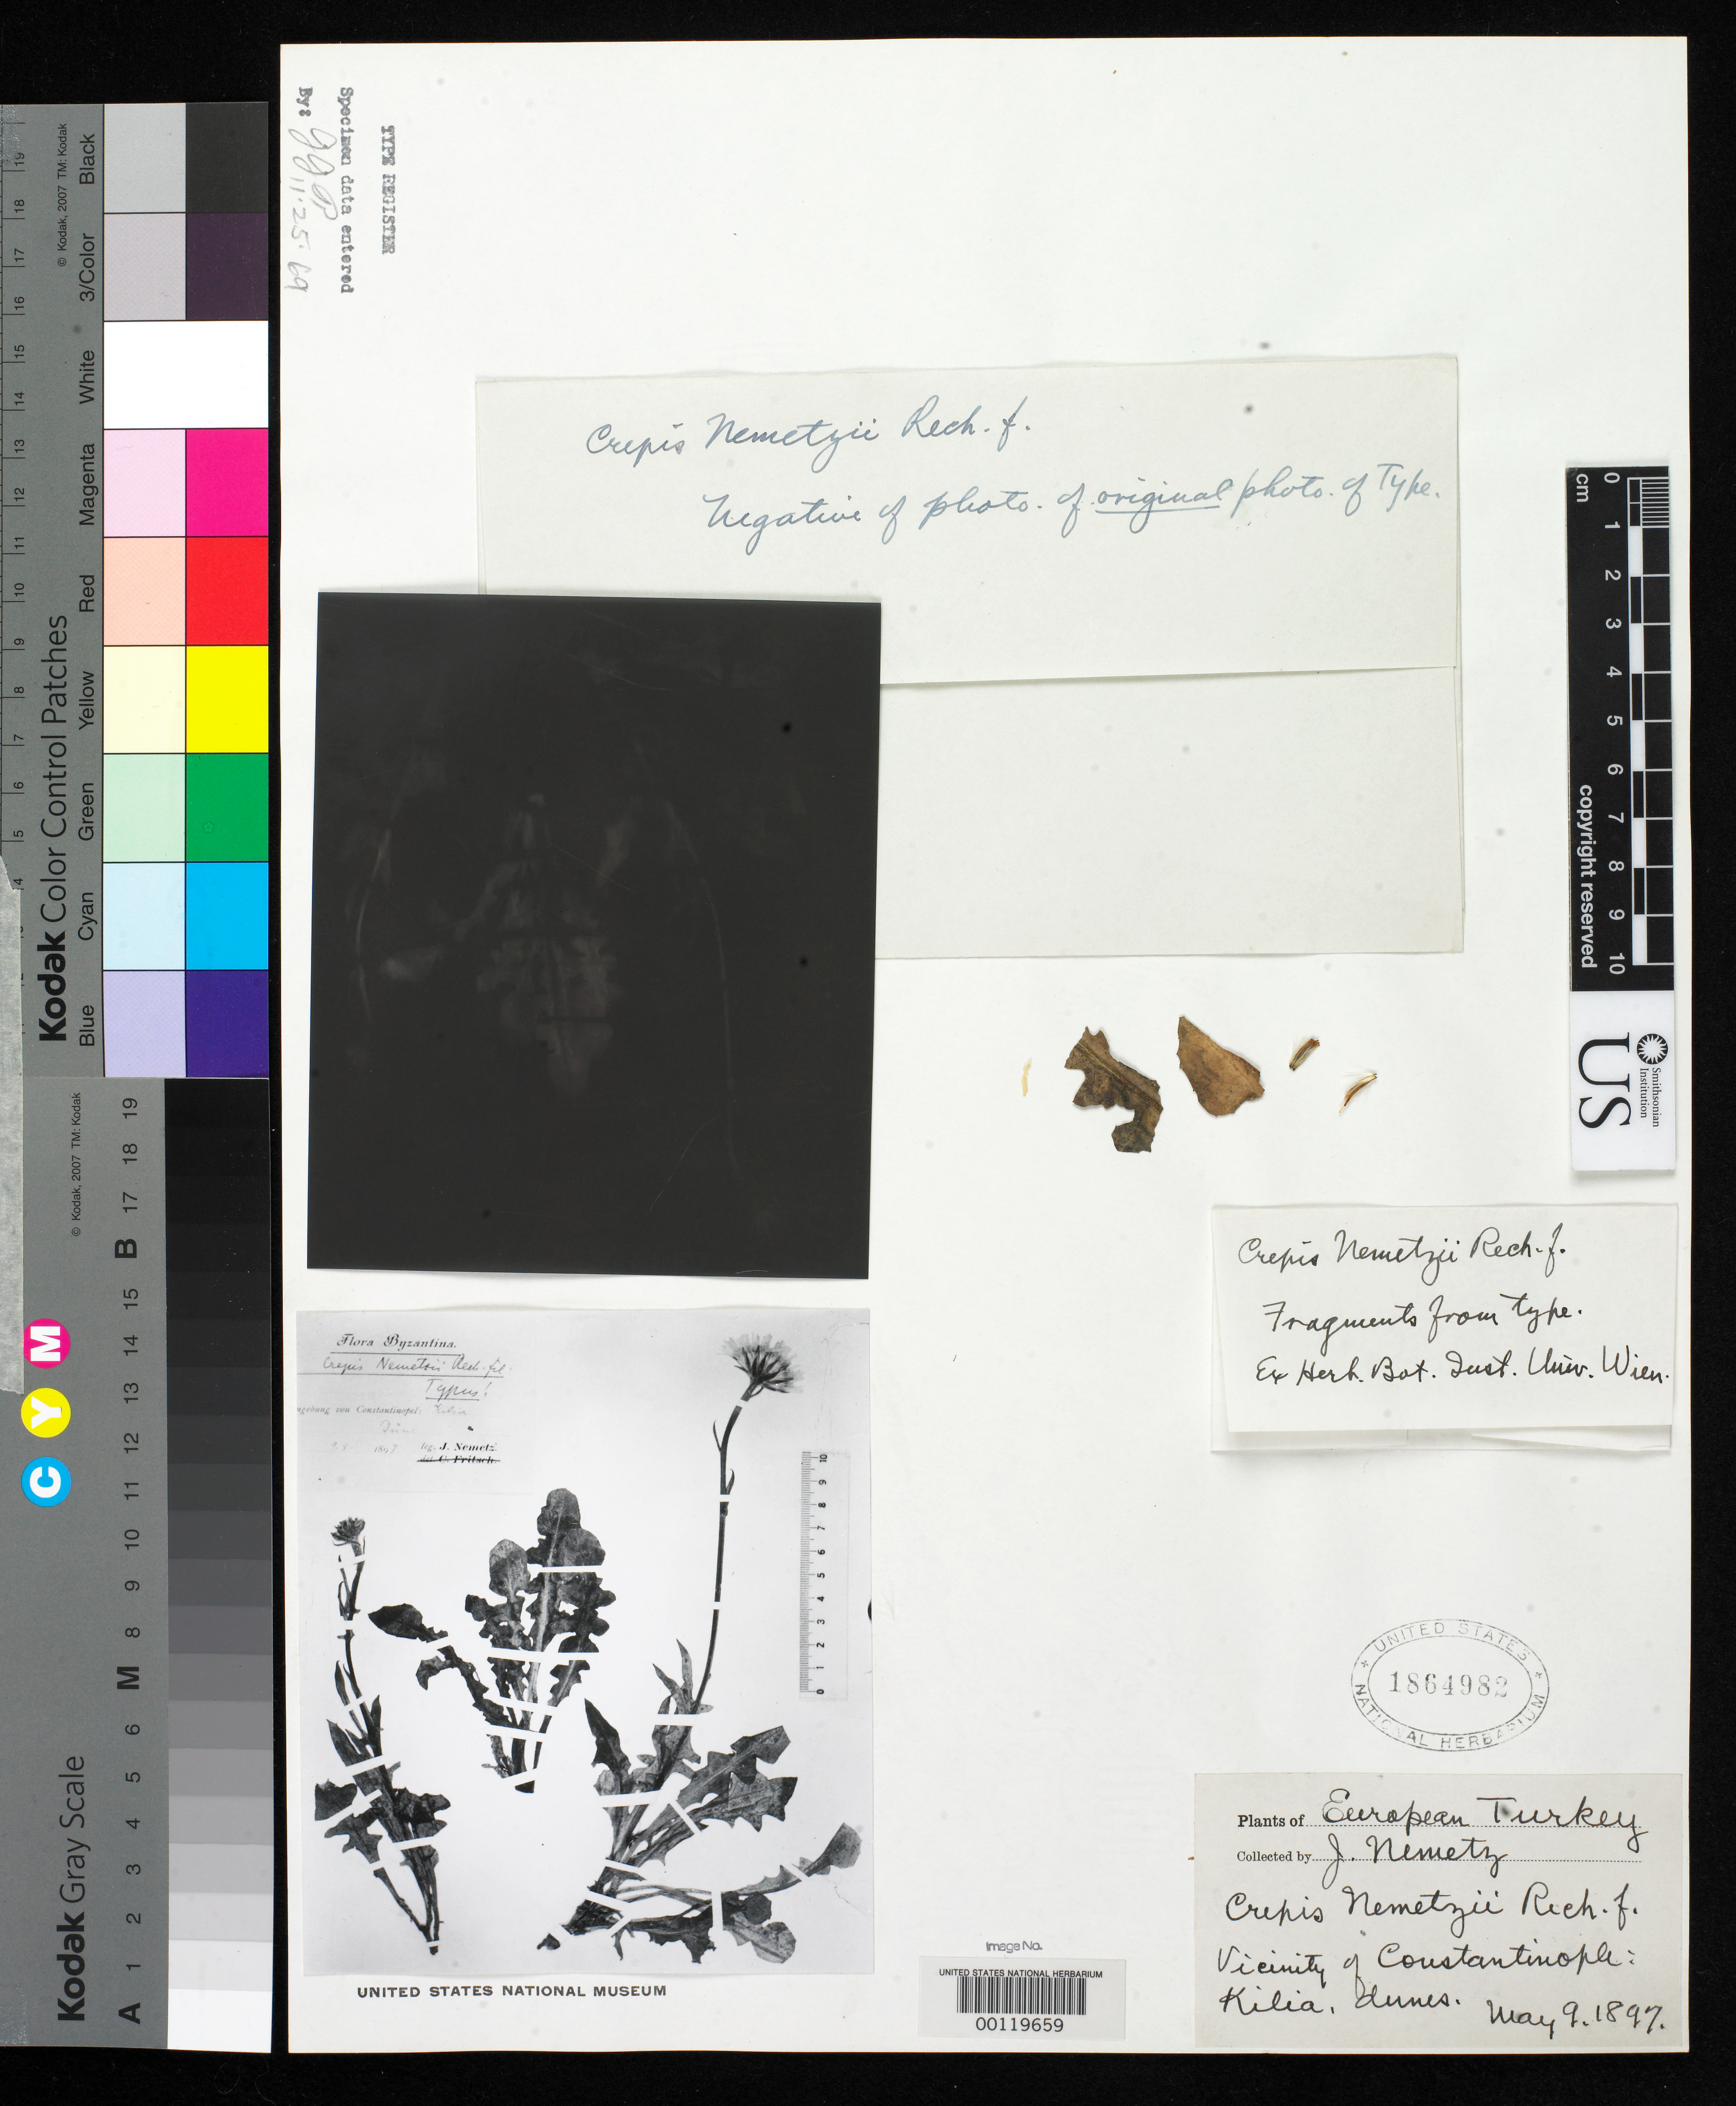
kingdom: Plantae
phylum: Tracheophyta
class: Magnoliopsida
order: Asterales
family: Asteraceae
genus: Crepis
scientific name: Crepis nemetzii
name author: Rech. f.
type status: Type Material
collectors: J. Nemetz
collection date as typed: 09 May 1897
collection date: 1897-05-09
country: Turkey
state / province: Istanbul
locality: Istanbul.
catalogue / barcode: US 1864982